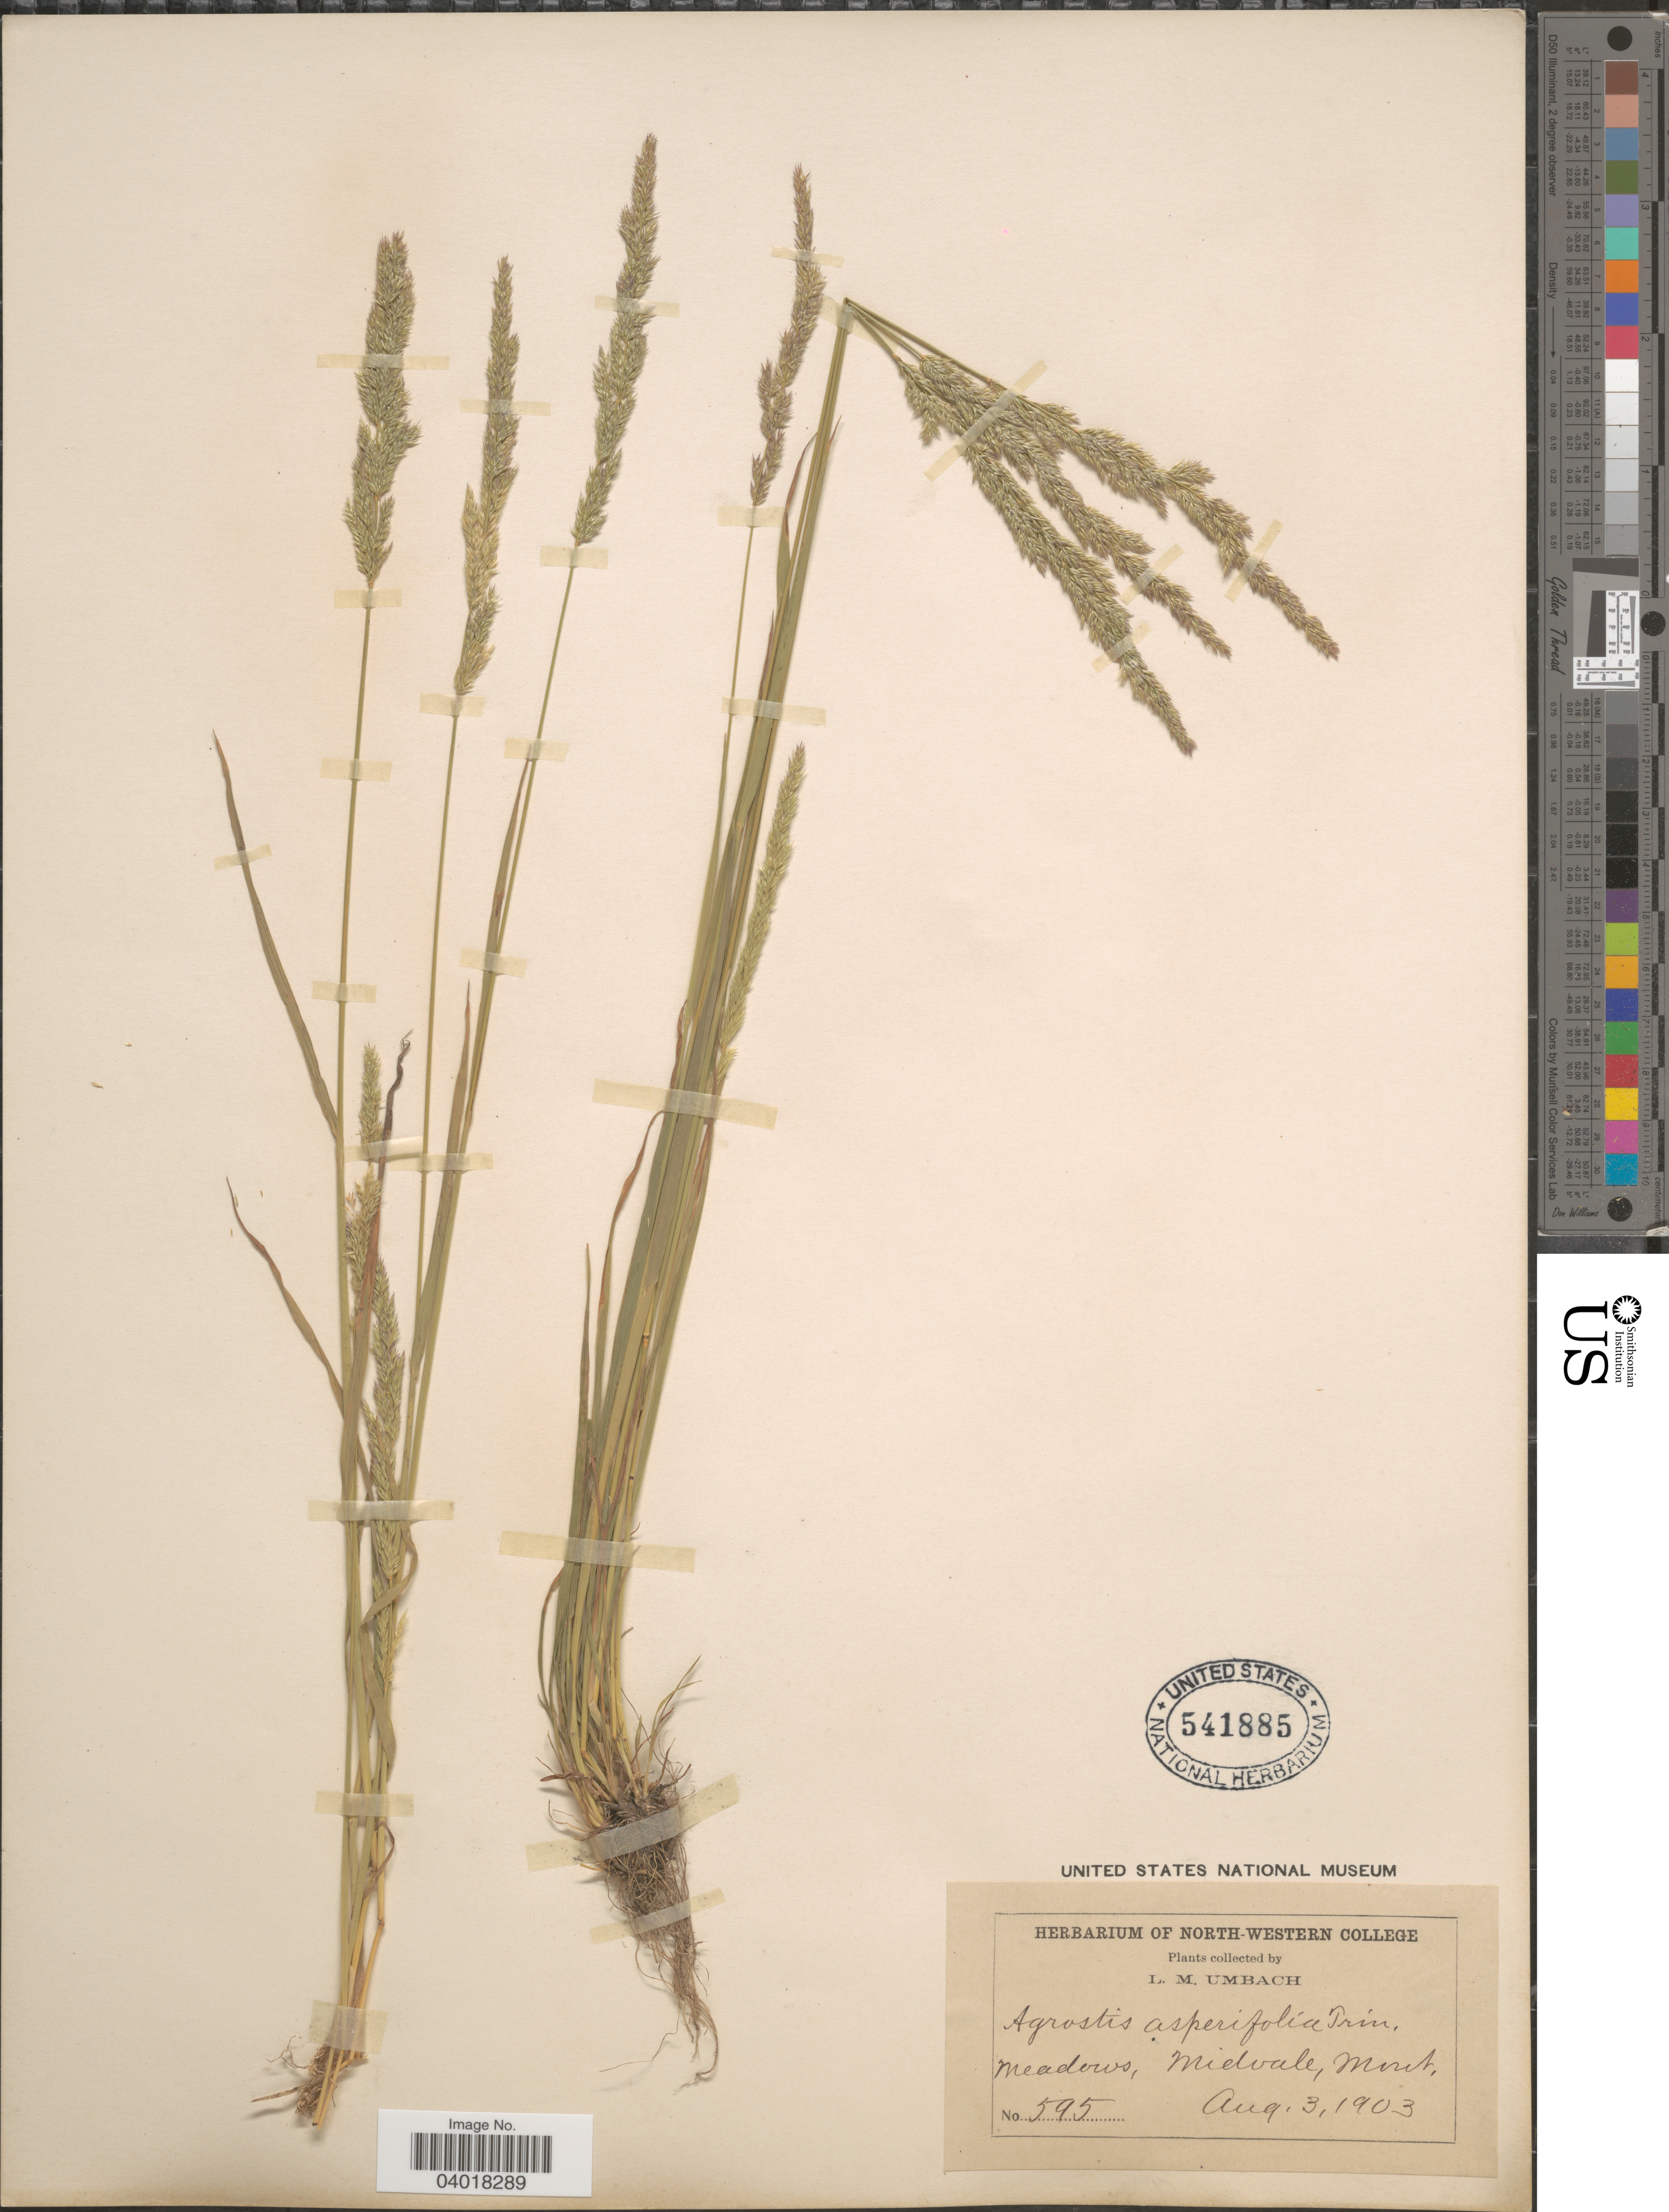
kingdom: Plantae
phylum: Tracheophyta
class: Liliopsida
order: Poales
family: Poaceae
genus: Agrostis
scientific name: Agrostis exarata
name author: Trin.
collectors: L. M. Umbach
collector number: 595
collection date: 1903-08-03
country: United States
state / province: Montana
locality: Meadows, Midvale.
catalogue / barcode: US 541885